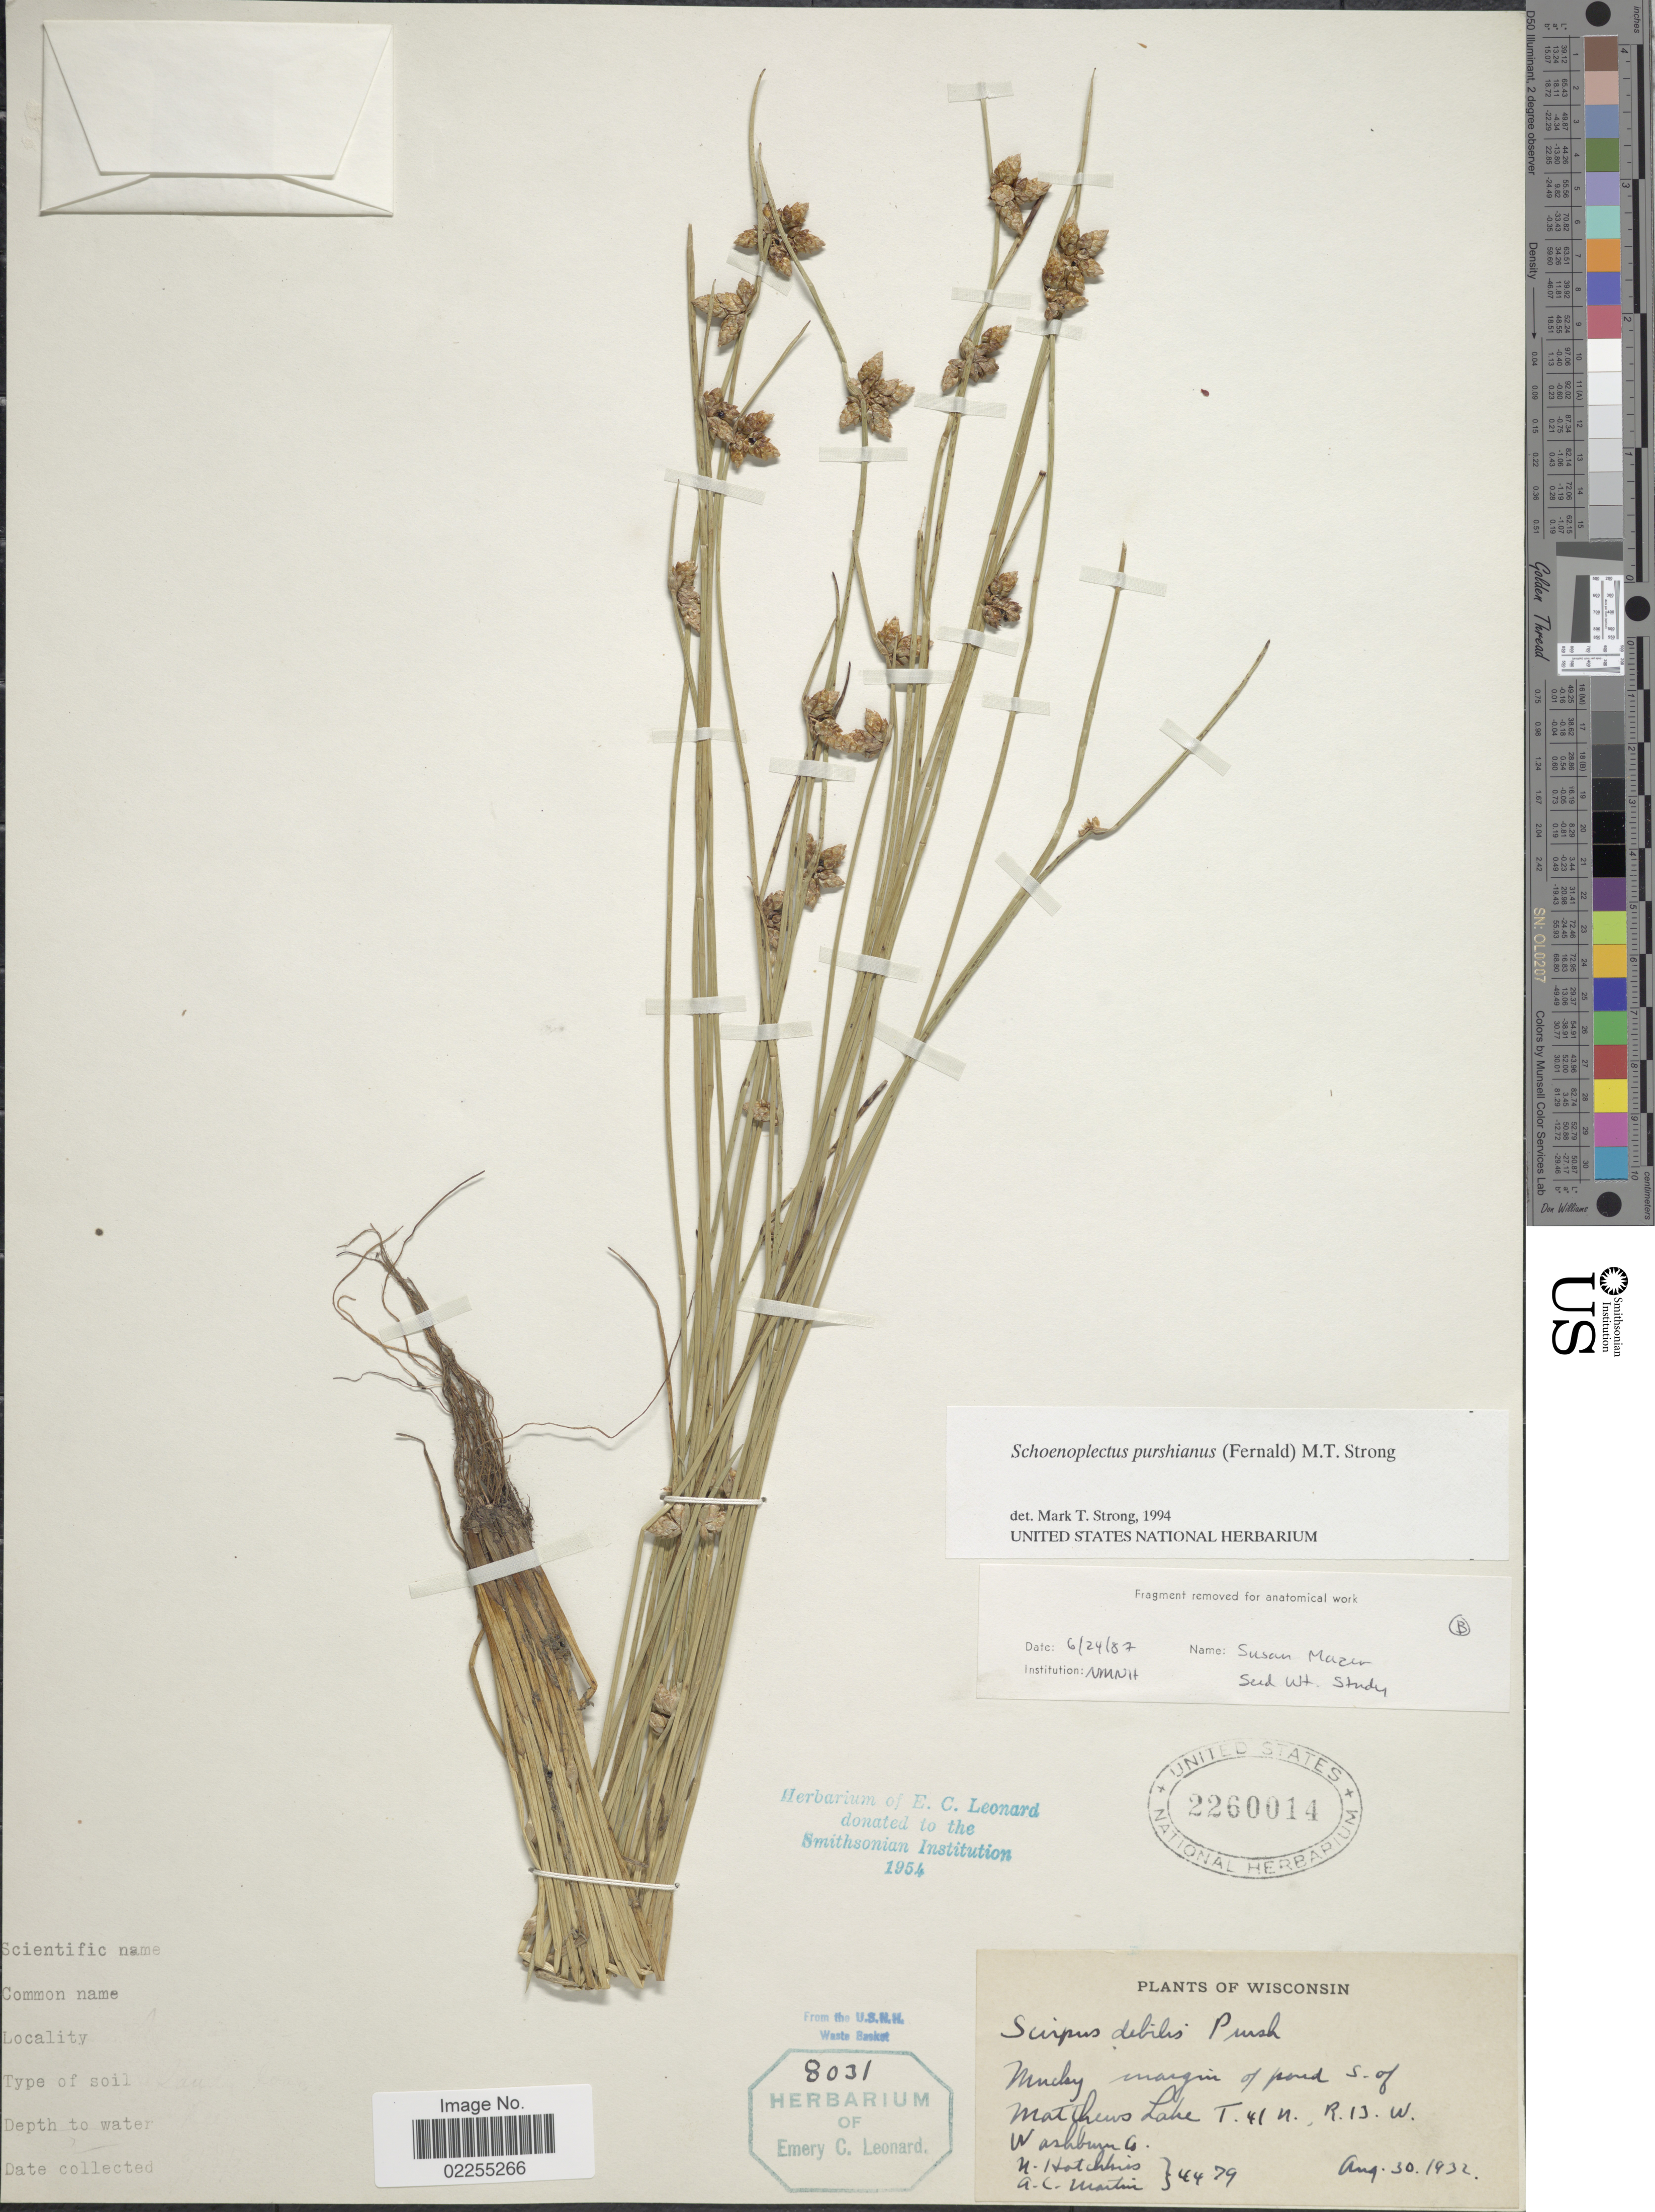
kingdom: Plantae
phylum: Tracheophyta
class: Liliopsida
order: Poales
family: Cyperaceae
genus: Schoenoplectus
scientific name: Schoenoplectus purshianus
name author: (Fernald) M.T. Strong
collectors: A. Washburn, N. Hotchkiss & A. C. Martin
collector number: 4479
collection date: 1932-08-30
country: United States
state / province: Wisconsin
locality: Mucky margin of pond S. of Matthews Lake. T 41 N, R 13 W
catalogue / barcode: US 2260014